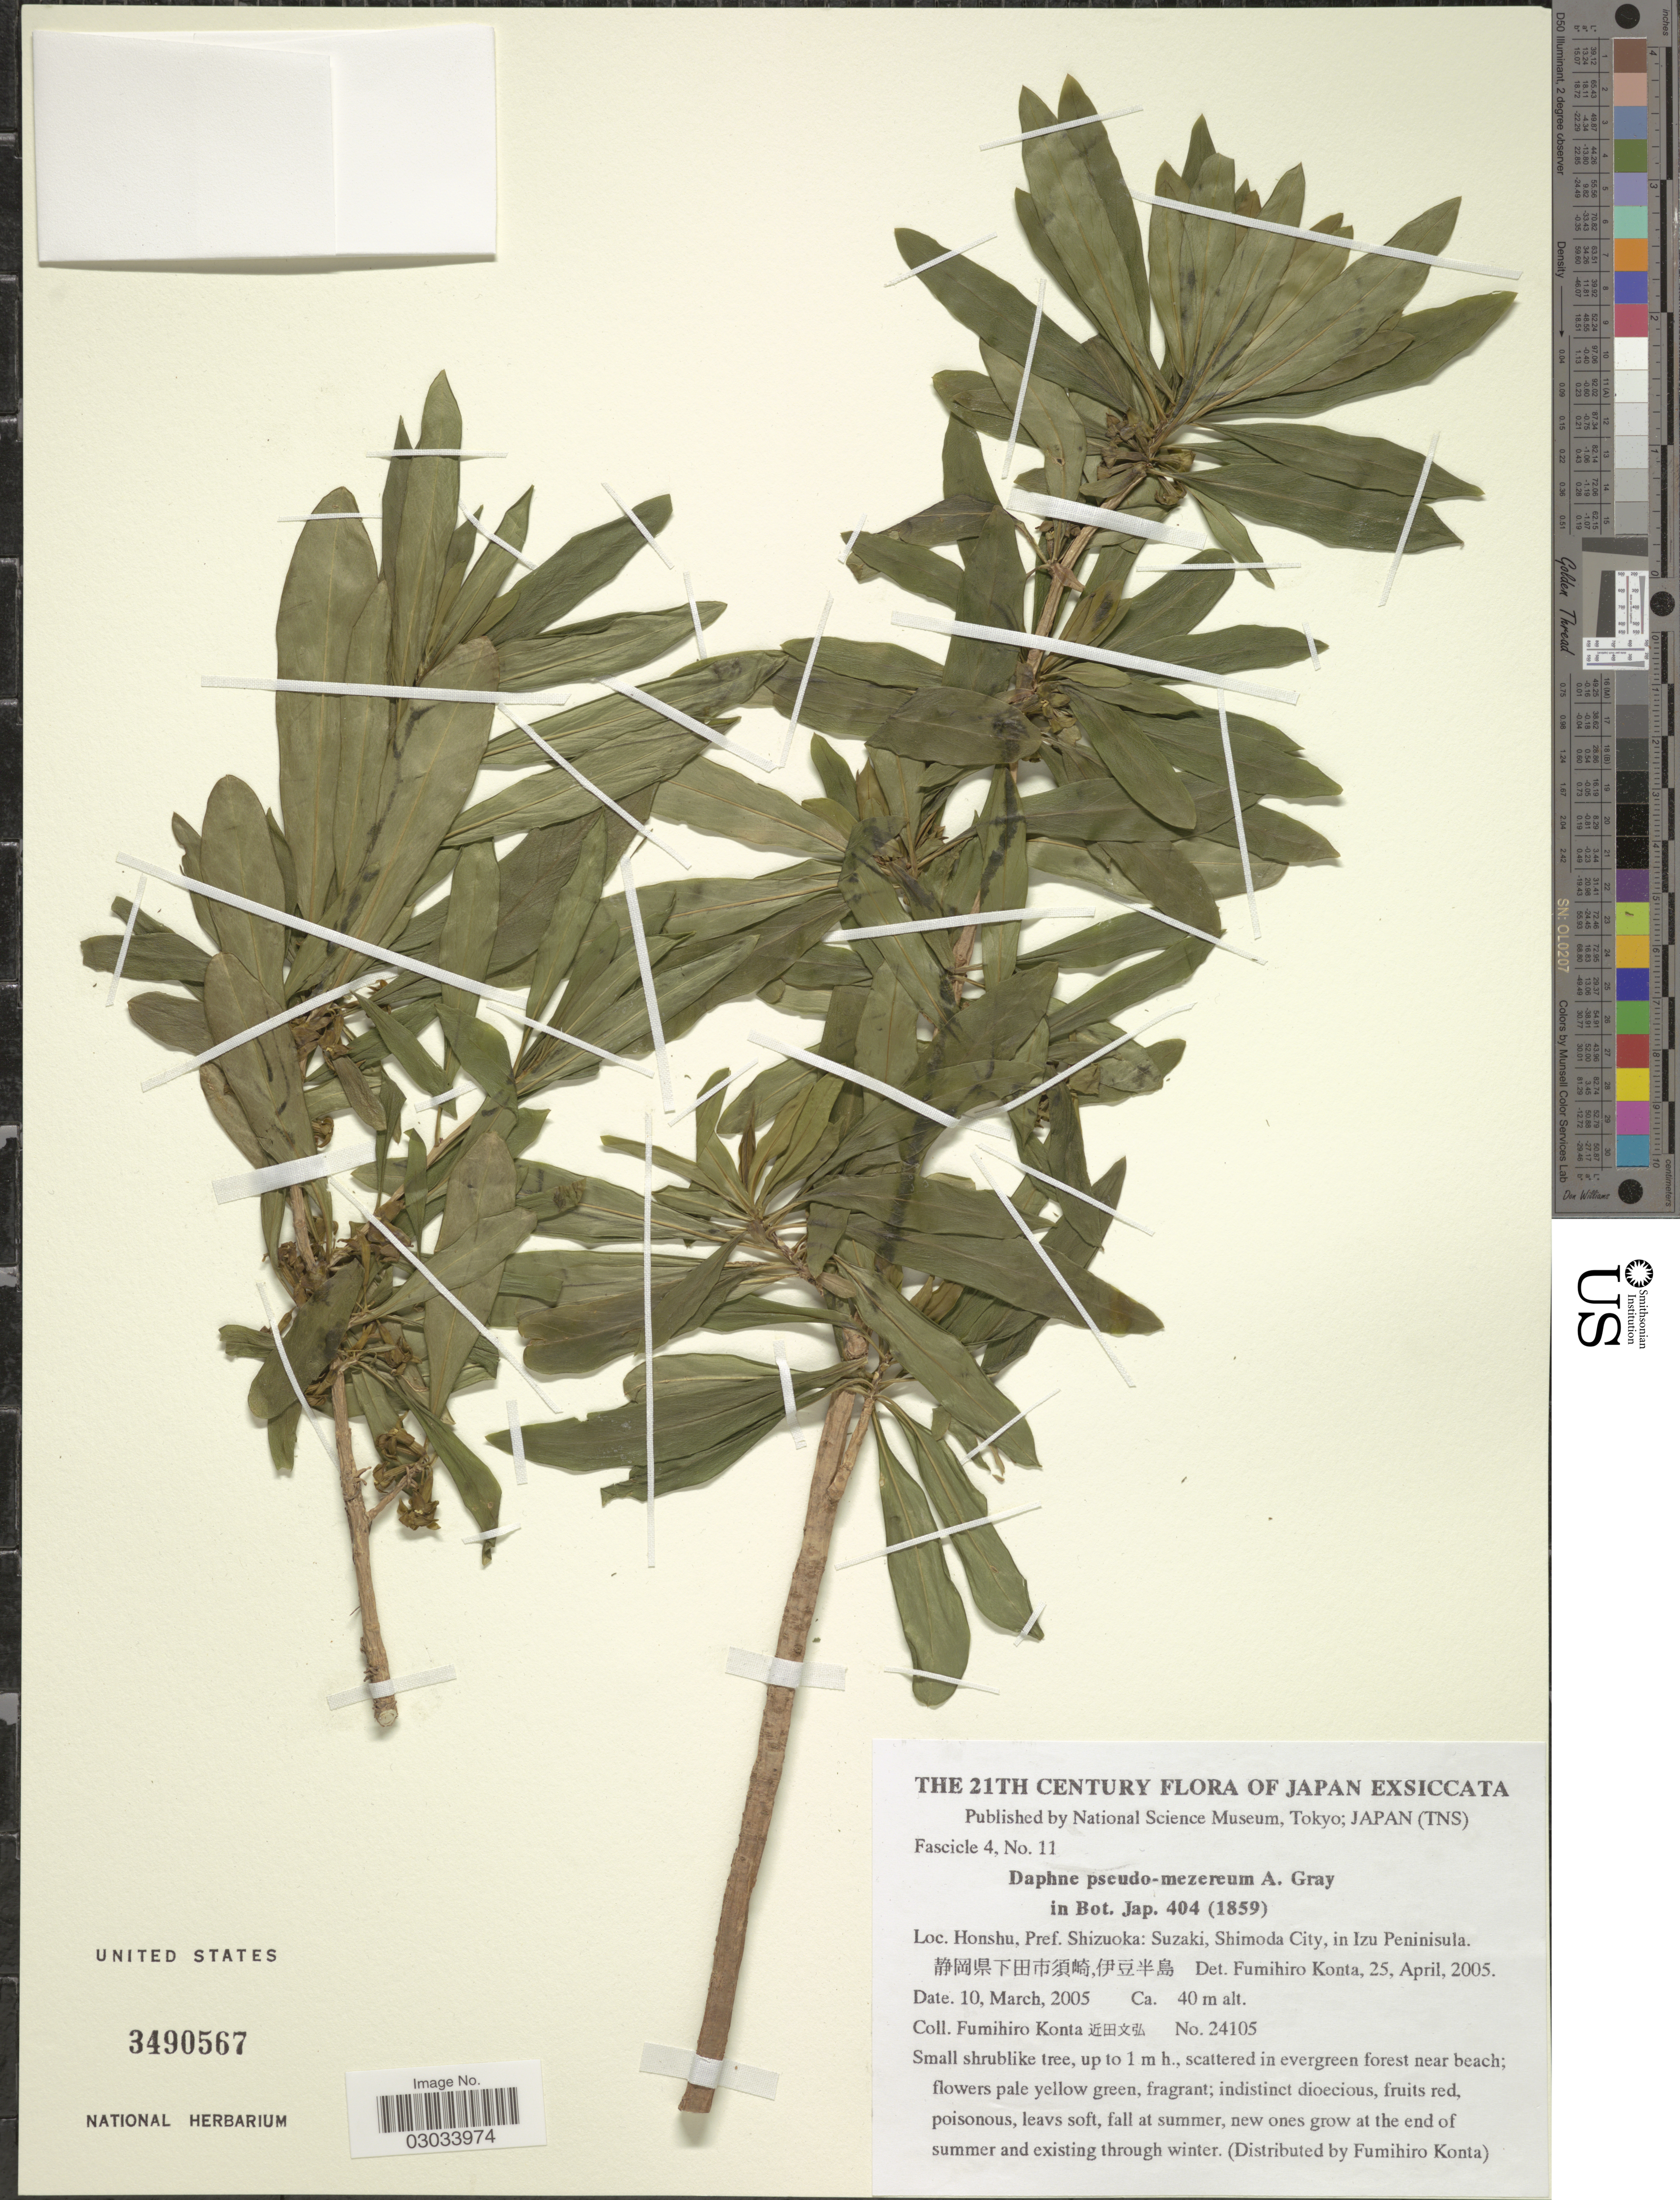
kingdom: Plantae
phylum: Tracheophyta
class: Magnoliopsida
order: Malvales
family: Thymelaeaceae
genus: Daphne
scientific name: Daphne pseudomezereum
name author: A. Gray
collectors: F. Konta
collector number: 24105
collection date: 2005-03-10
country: Japan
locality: Honshu, Pref. Shizuoka: Suzaki, Shimoda City, in Izu Peninsula.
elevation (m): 40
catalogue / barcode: US 3490567